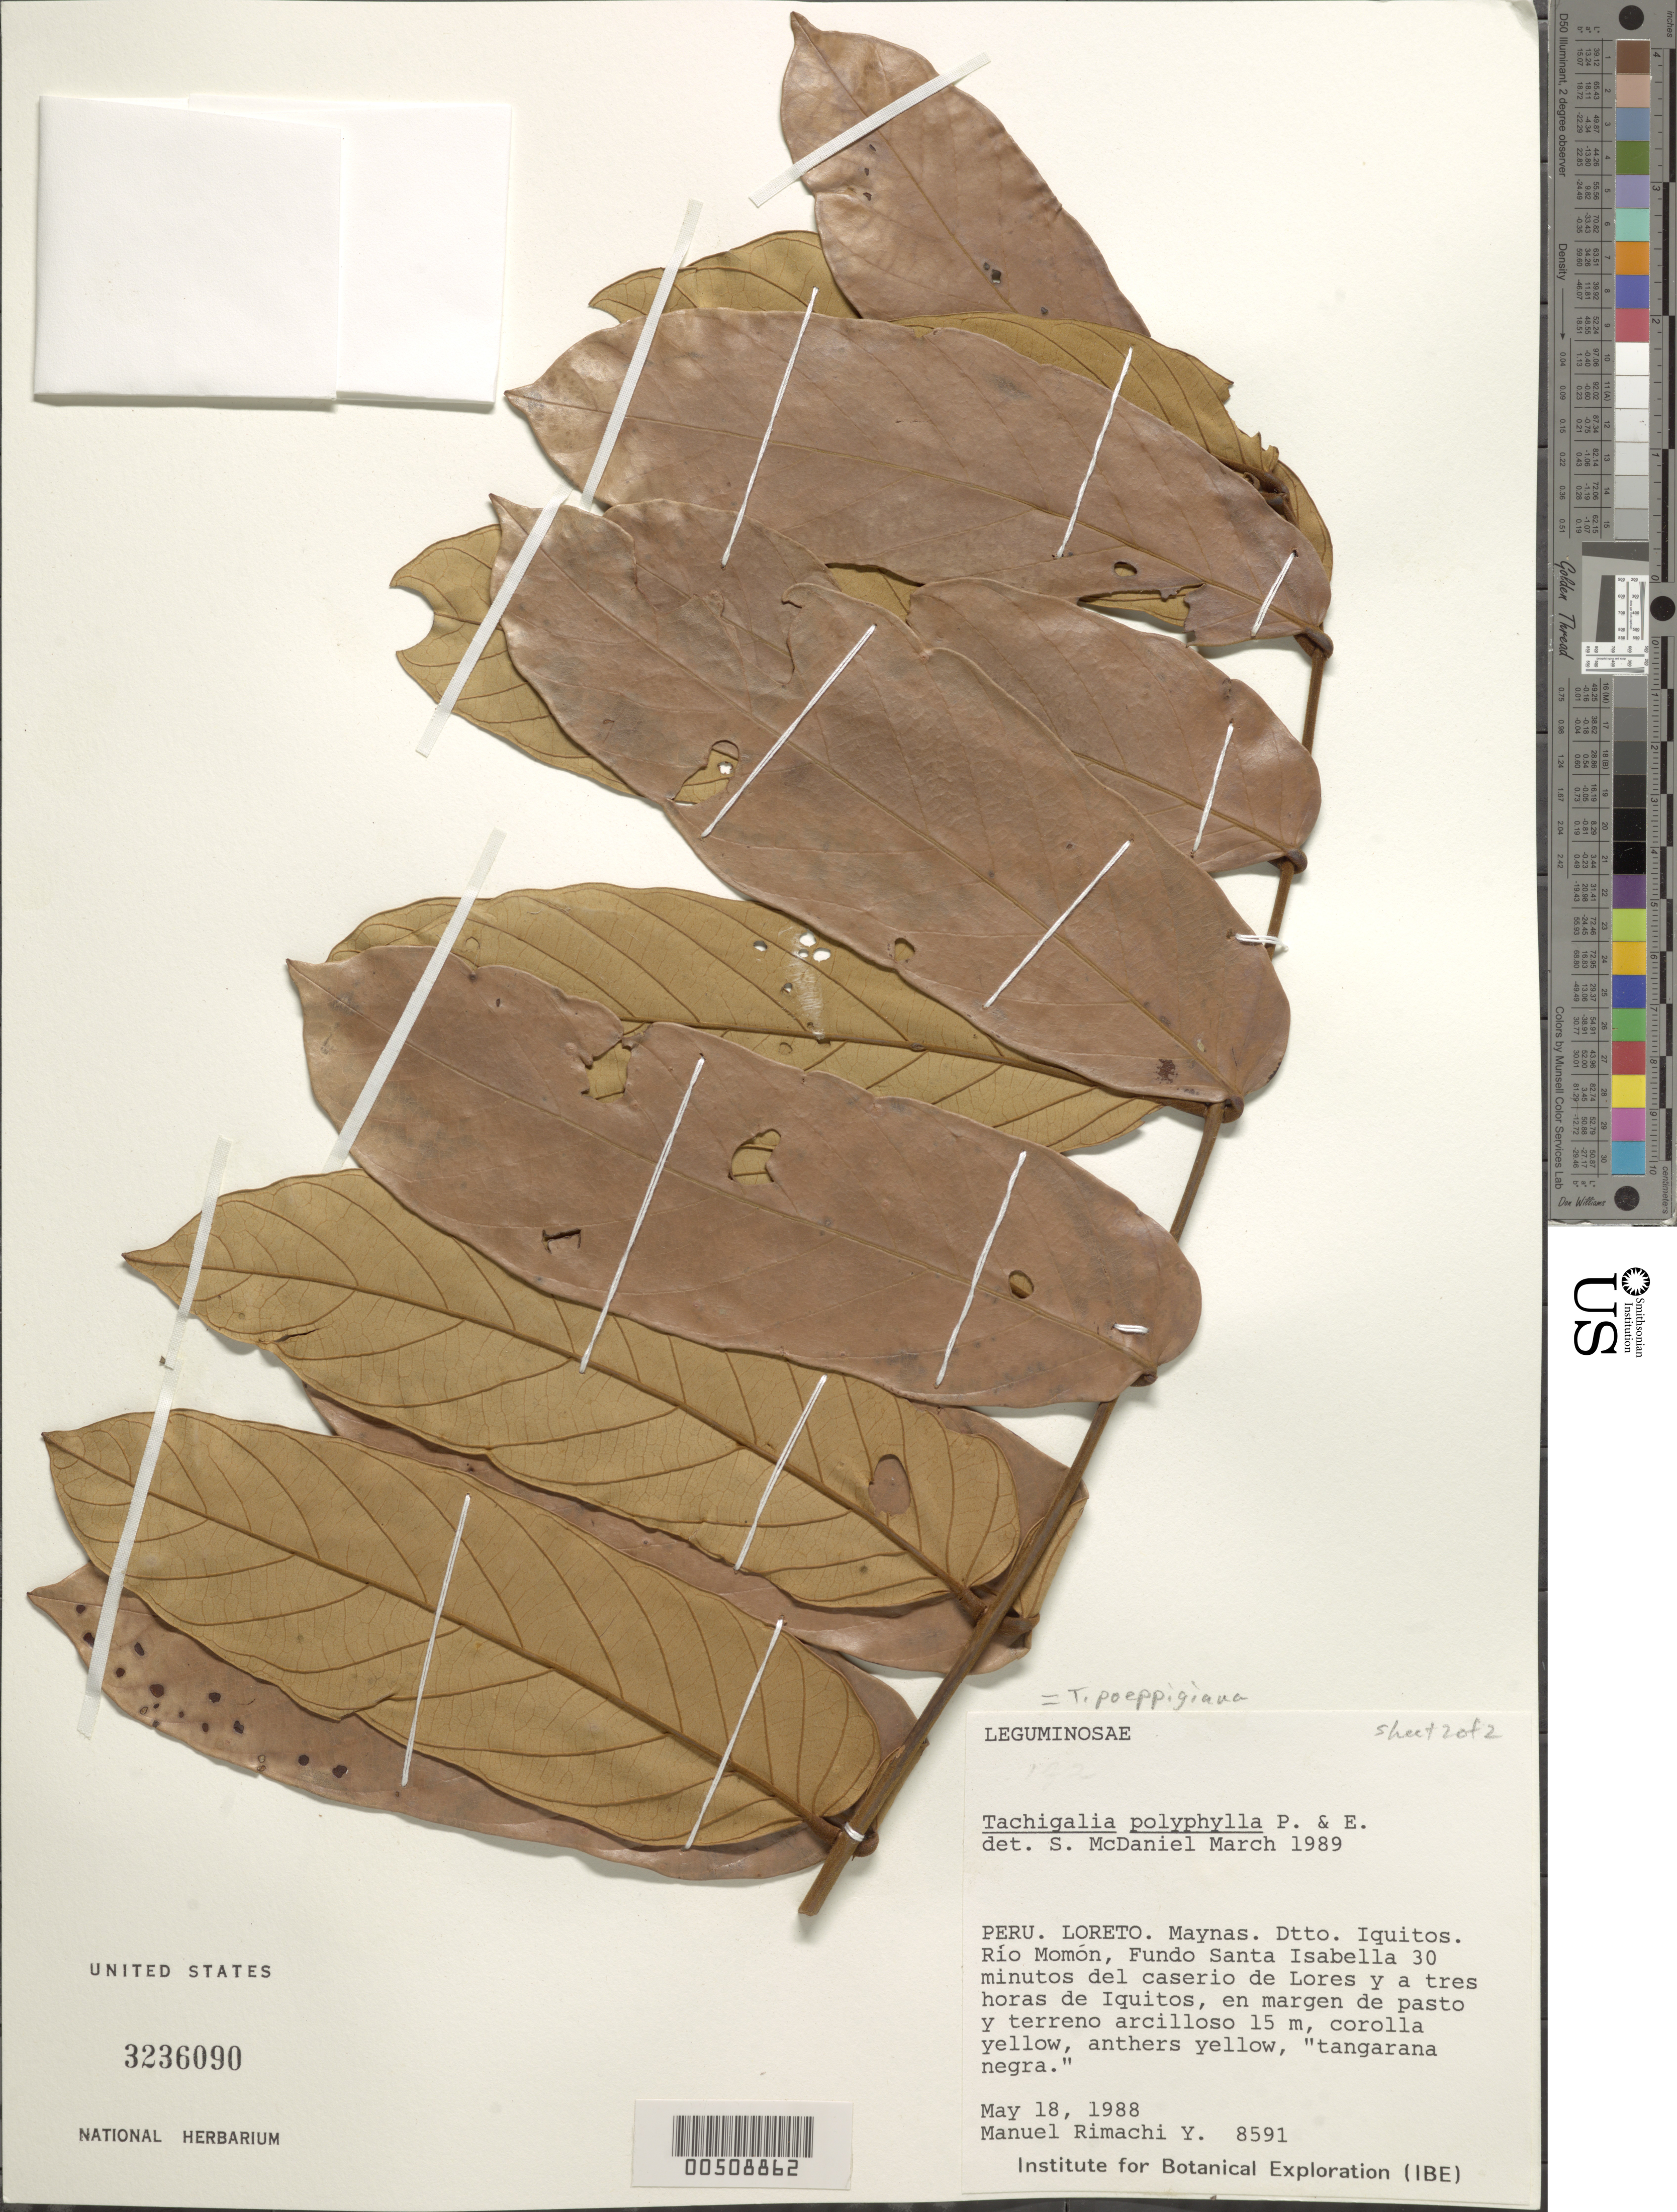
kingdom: Plantae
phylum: Tracheophyta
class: Magnoliopsida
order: Fabales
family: Fabaceae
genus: Tachigali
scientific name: Tachigali poeppigiana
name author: Tul.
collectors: M. Rimachi Y.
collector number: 8591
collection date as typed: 18 May 1988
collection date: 1988-05-18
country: Peru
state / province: Loreto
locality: Maynas, iquitos, rio momon, fundo santa isabella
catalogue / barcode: US 3236090